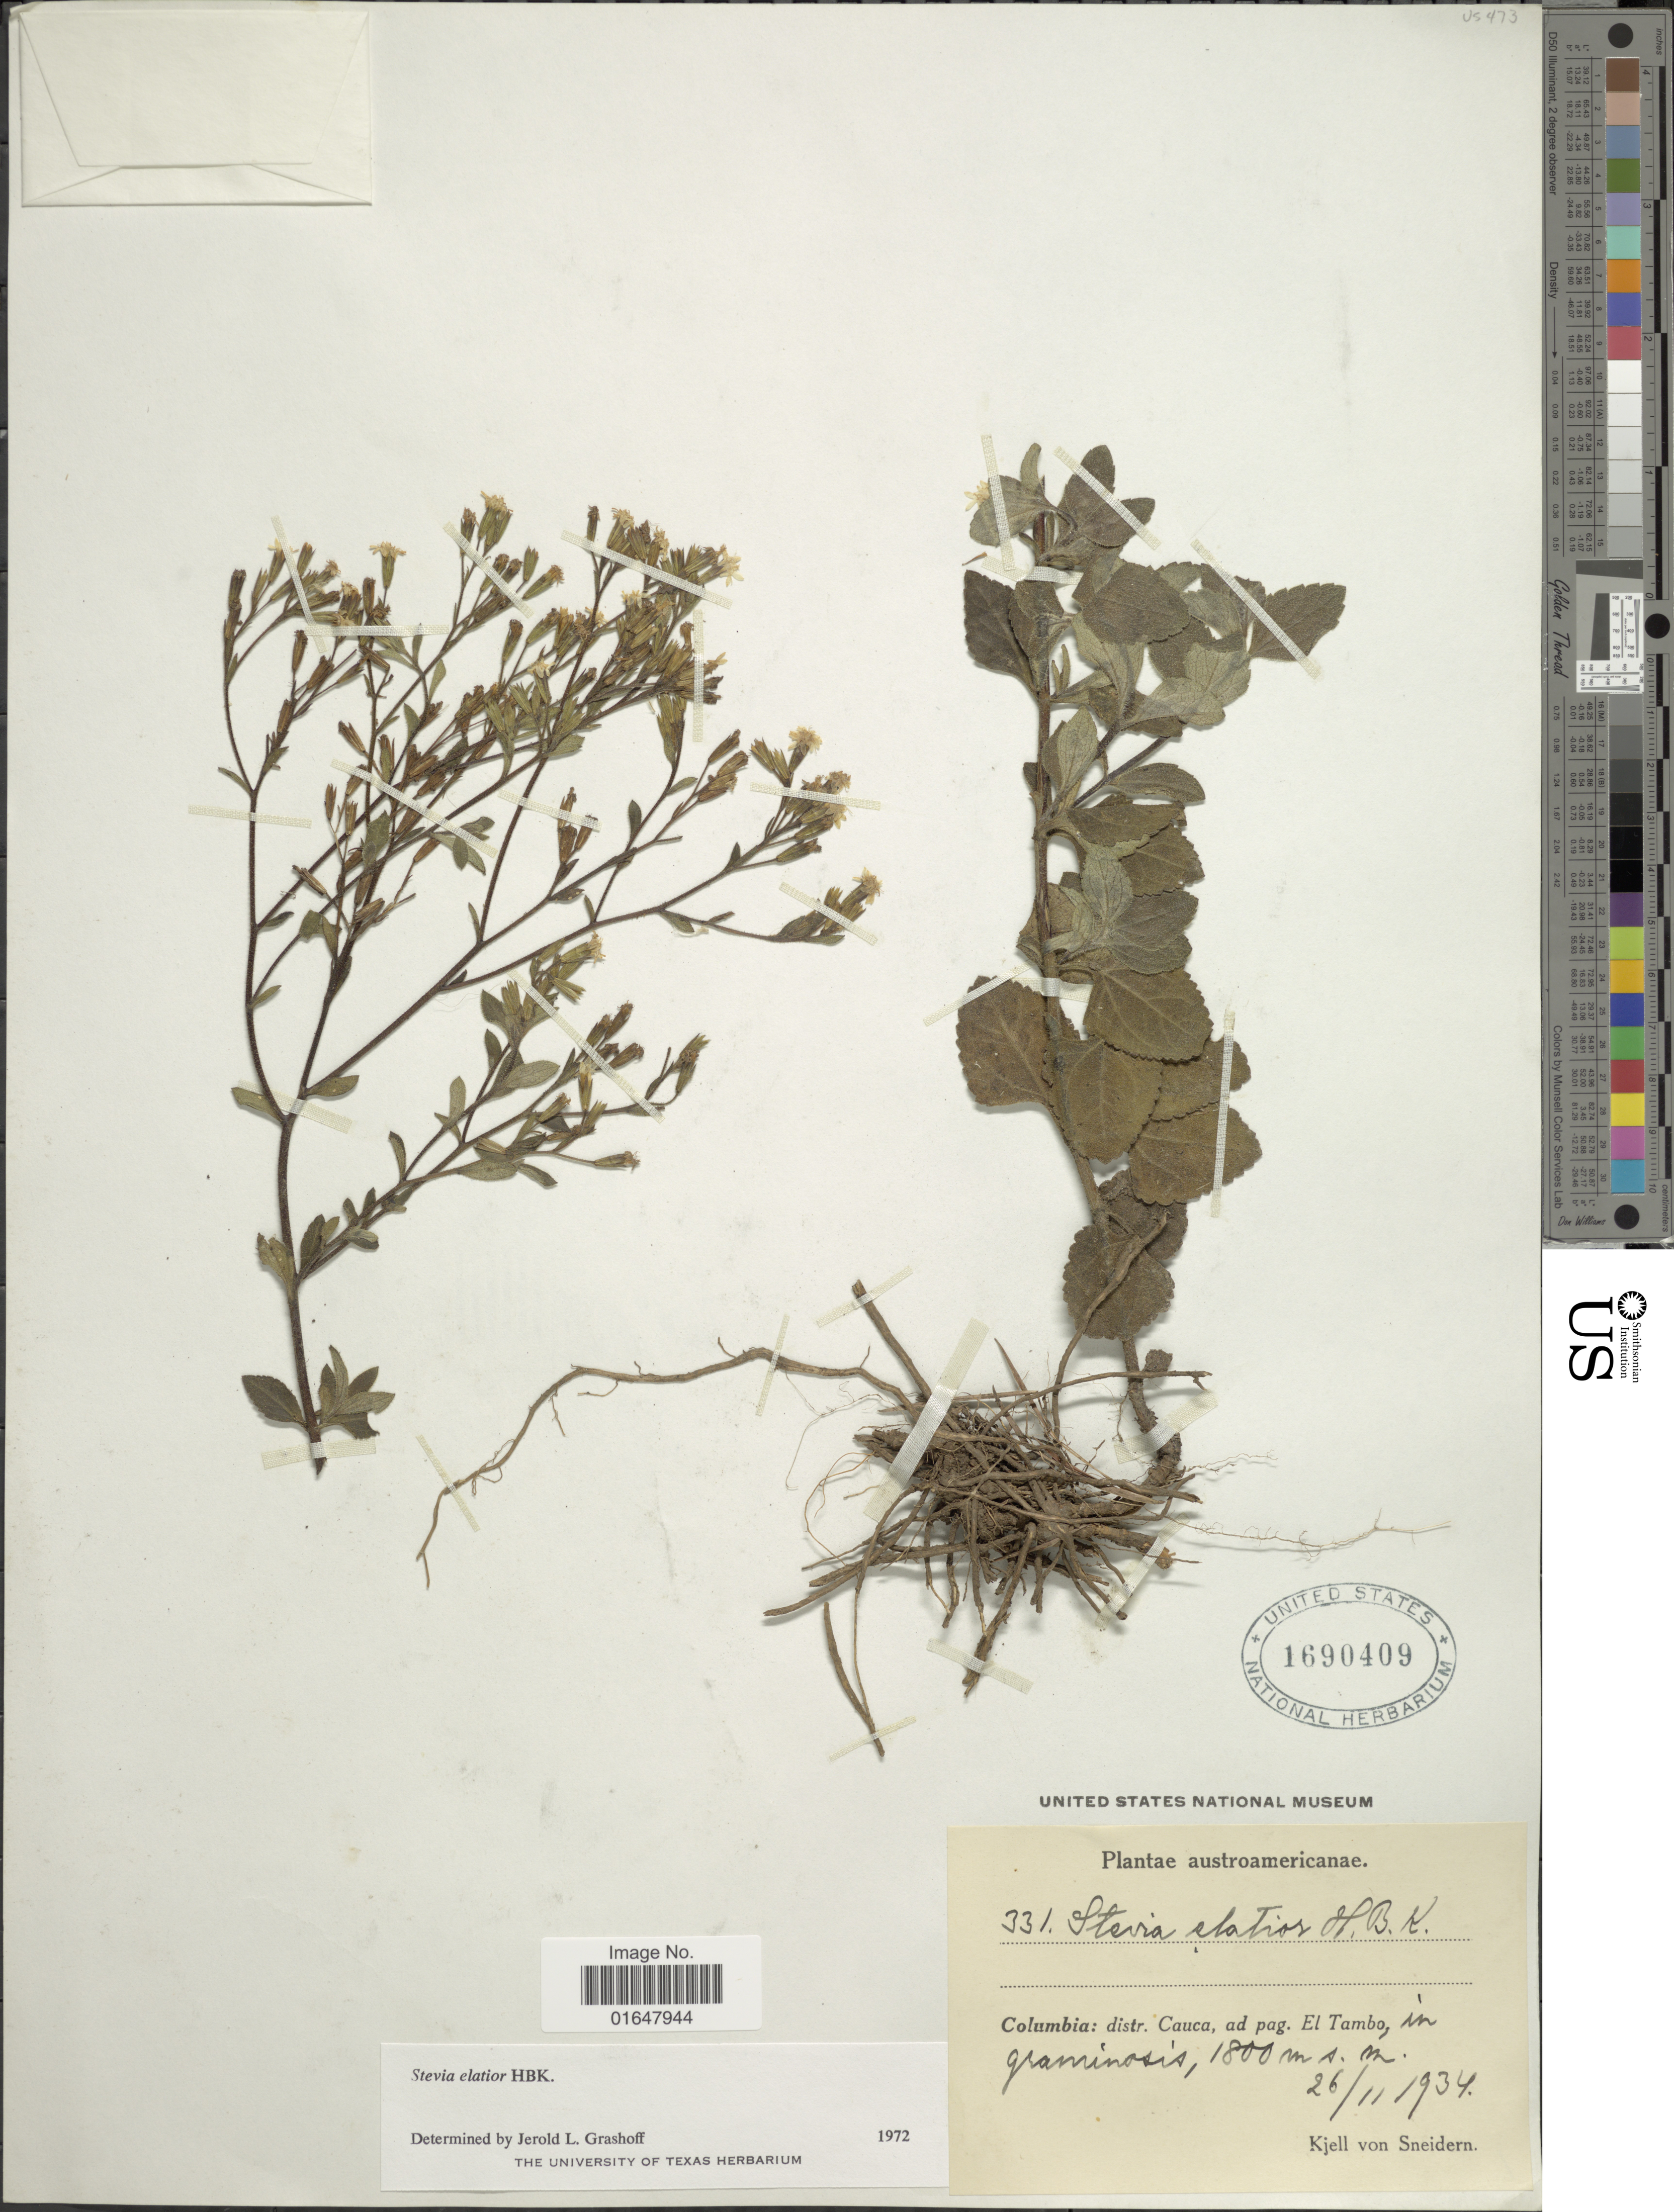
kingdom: Plantae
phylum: Tracheophyta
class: Magnoliopsida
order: Asterales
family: Asteraceae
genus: Stevia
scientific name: Stevia elatior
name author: Kunth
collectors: K. von Sneidern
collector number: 331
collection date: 1934-11-26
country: Colombia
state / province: Cauca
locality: Ad pag. El Tambo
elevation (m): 1800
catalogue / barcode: US 1690409